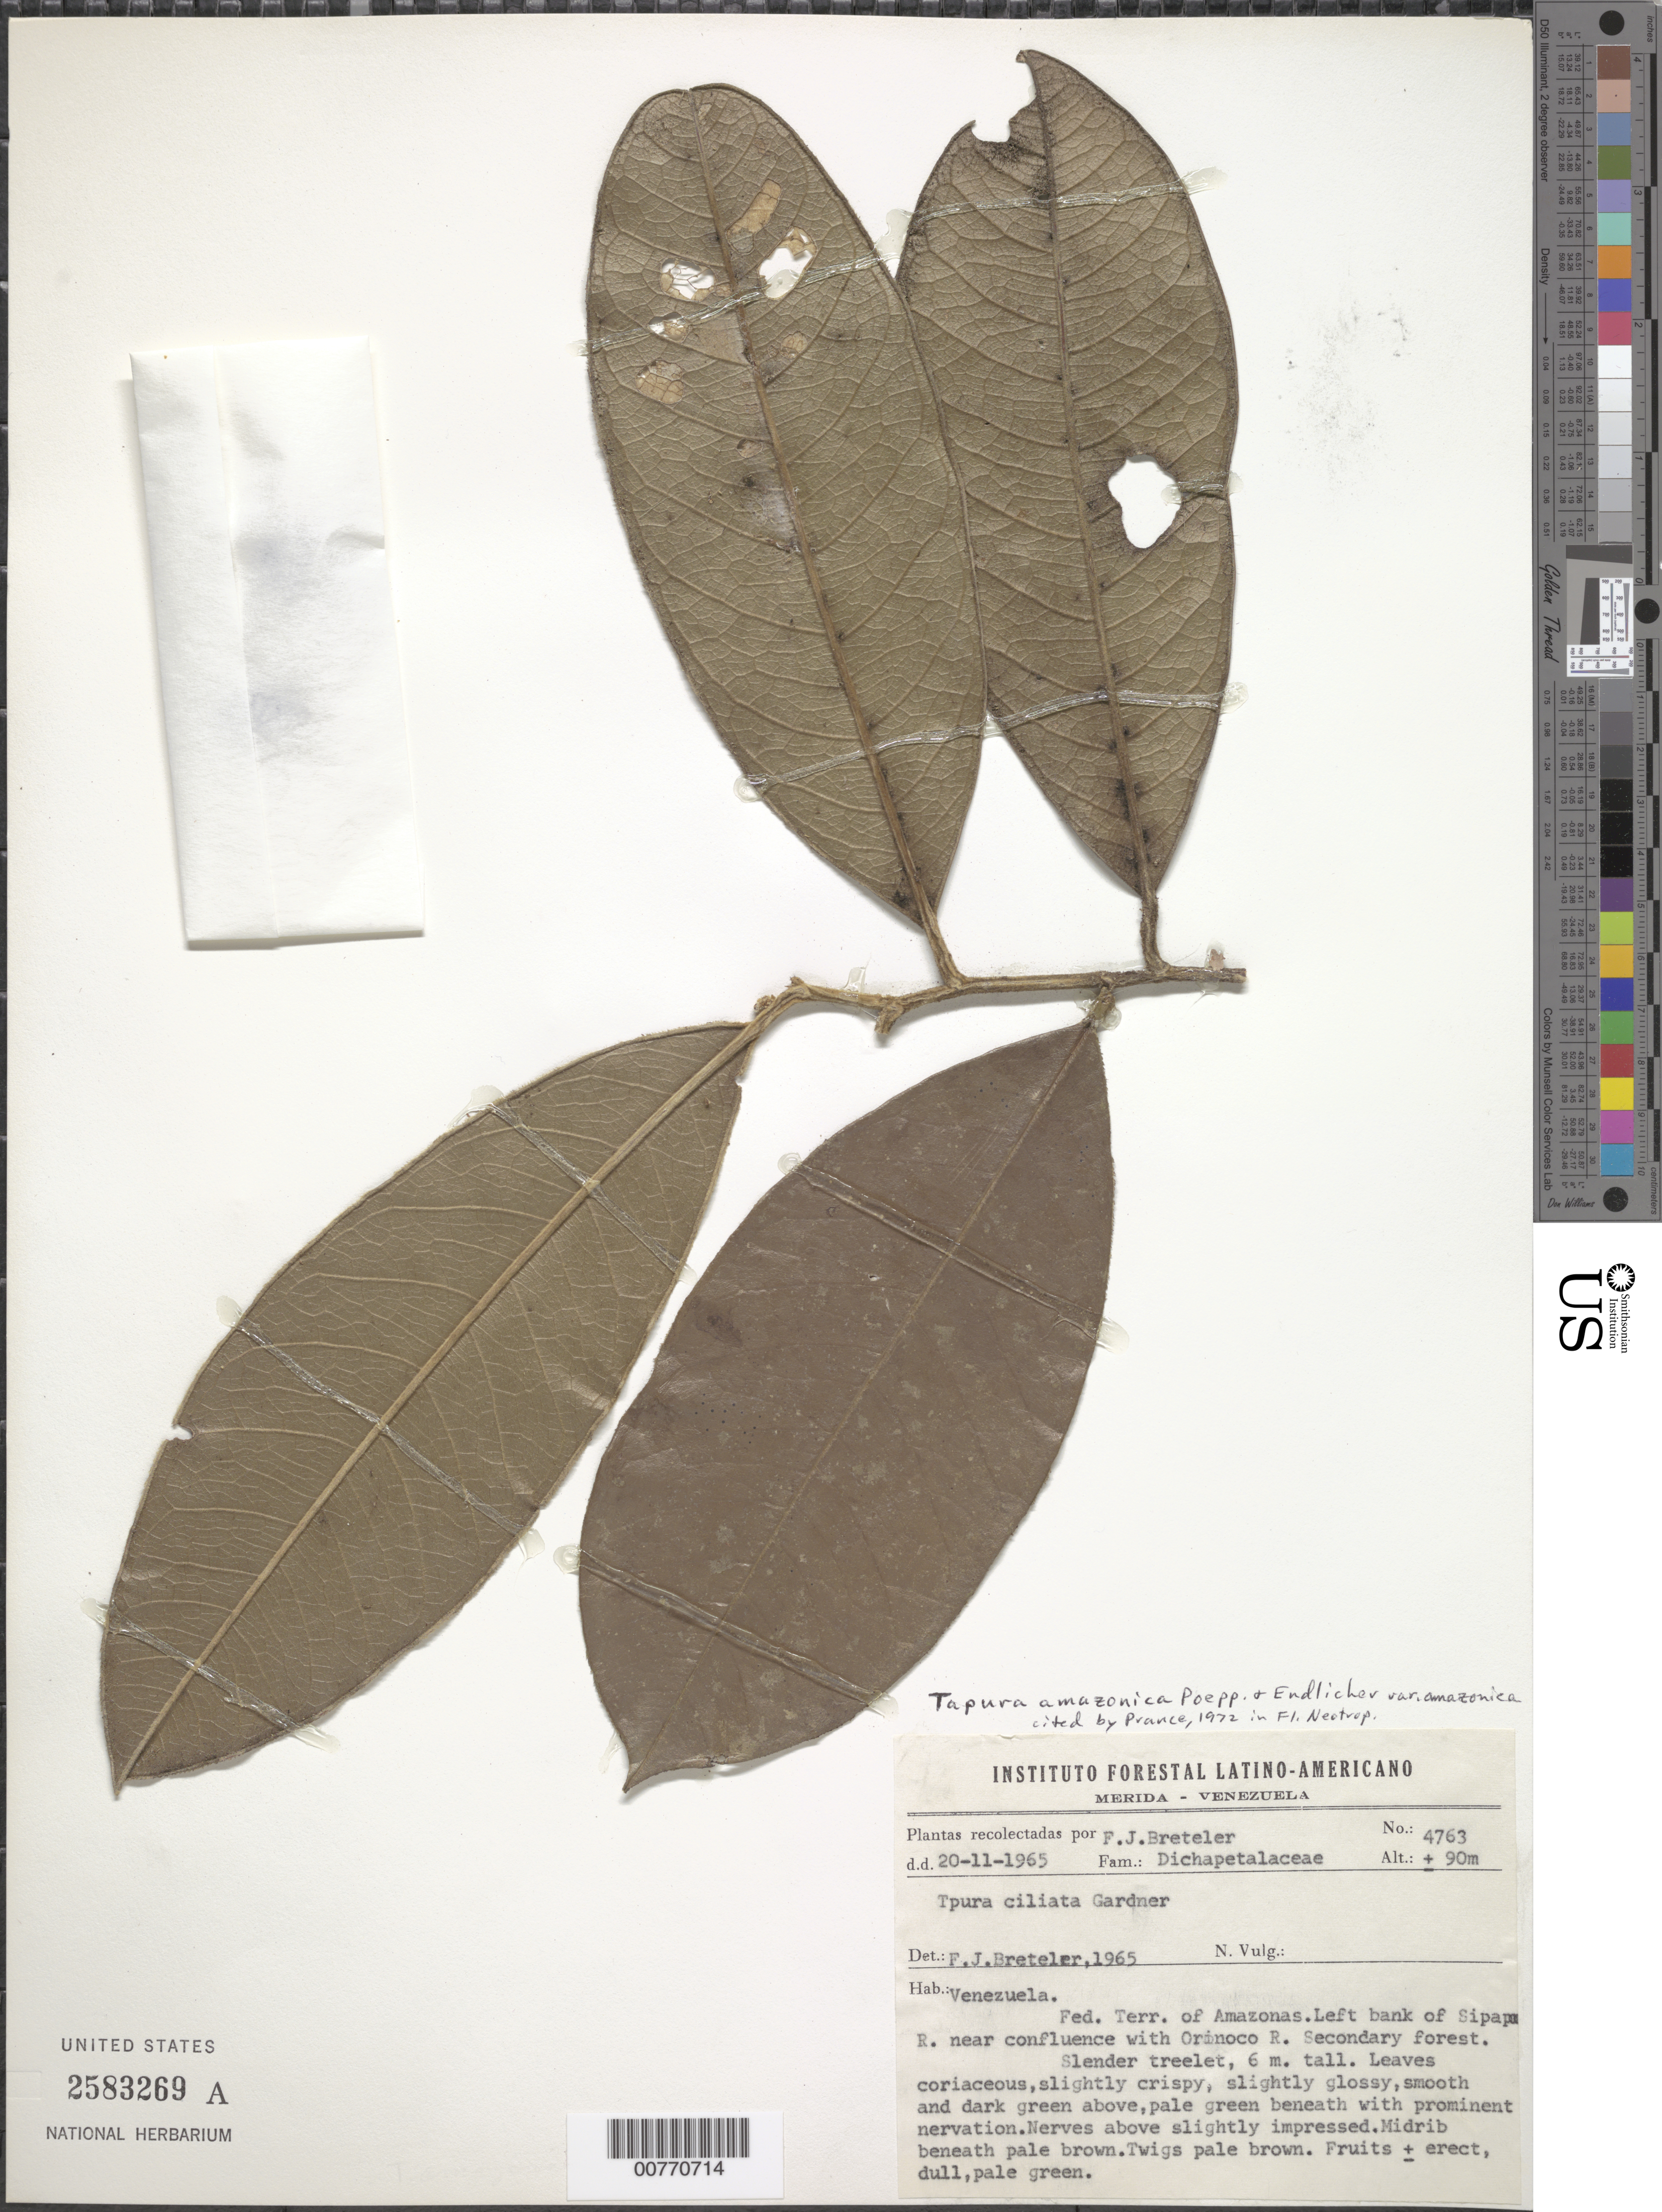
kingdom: Plantae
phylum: Tracheophyta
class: Magnoliopsida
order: Malpighiales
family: Dichapetalaceae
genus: Tapura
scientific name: Tapura amazonica var. amazonica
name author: Poepp. & Endl.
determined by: Prance, G. T.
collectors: F. J. Breteler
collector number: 4763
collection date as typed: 20-Nov-65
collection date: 1965-11-20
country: Venezuela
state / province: Amazonas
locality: Sipapo R., near confl. with Orinoco R.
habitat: Secondary forest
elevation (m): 90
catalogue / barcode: US 2583269A